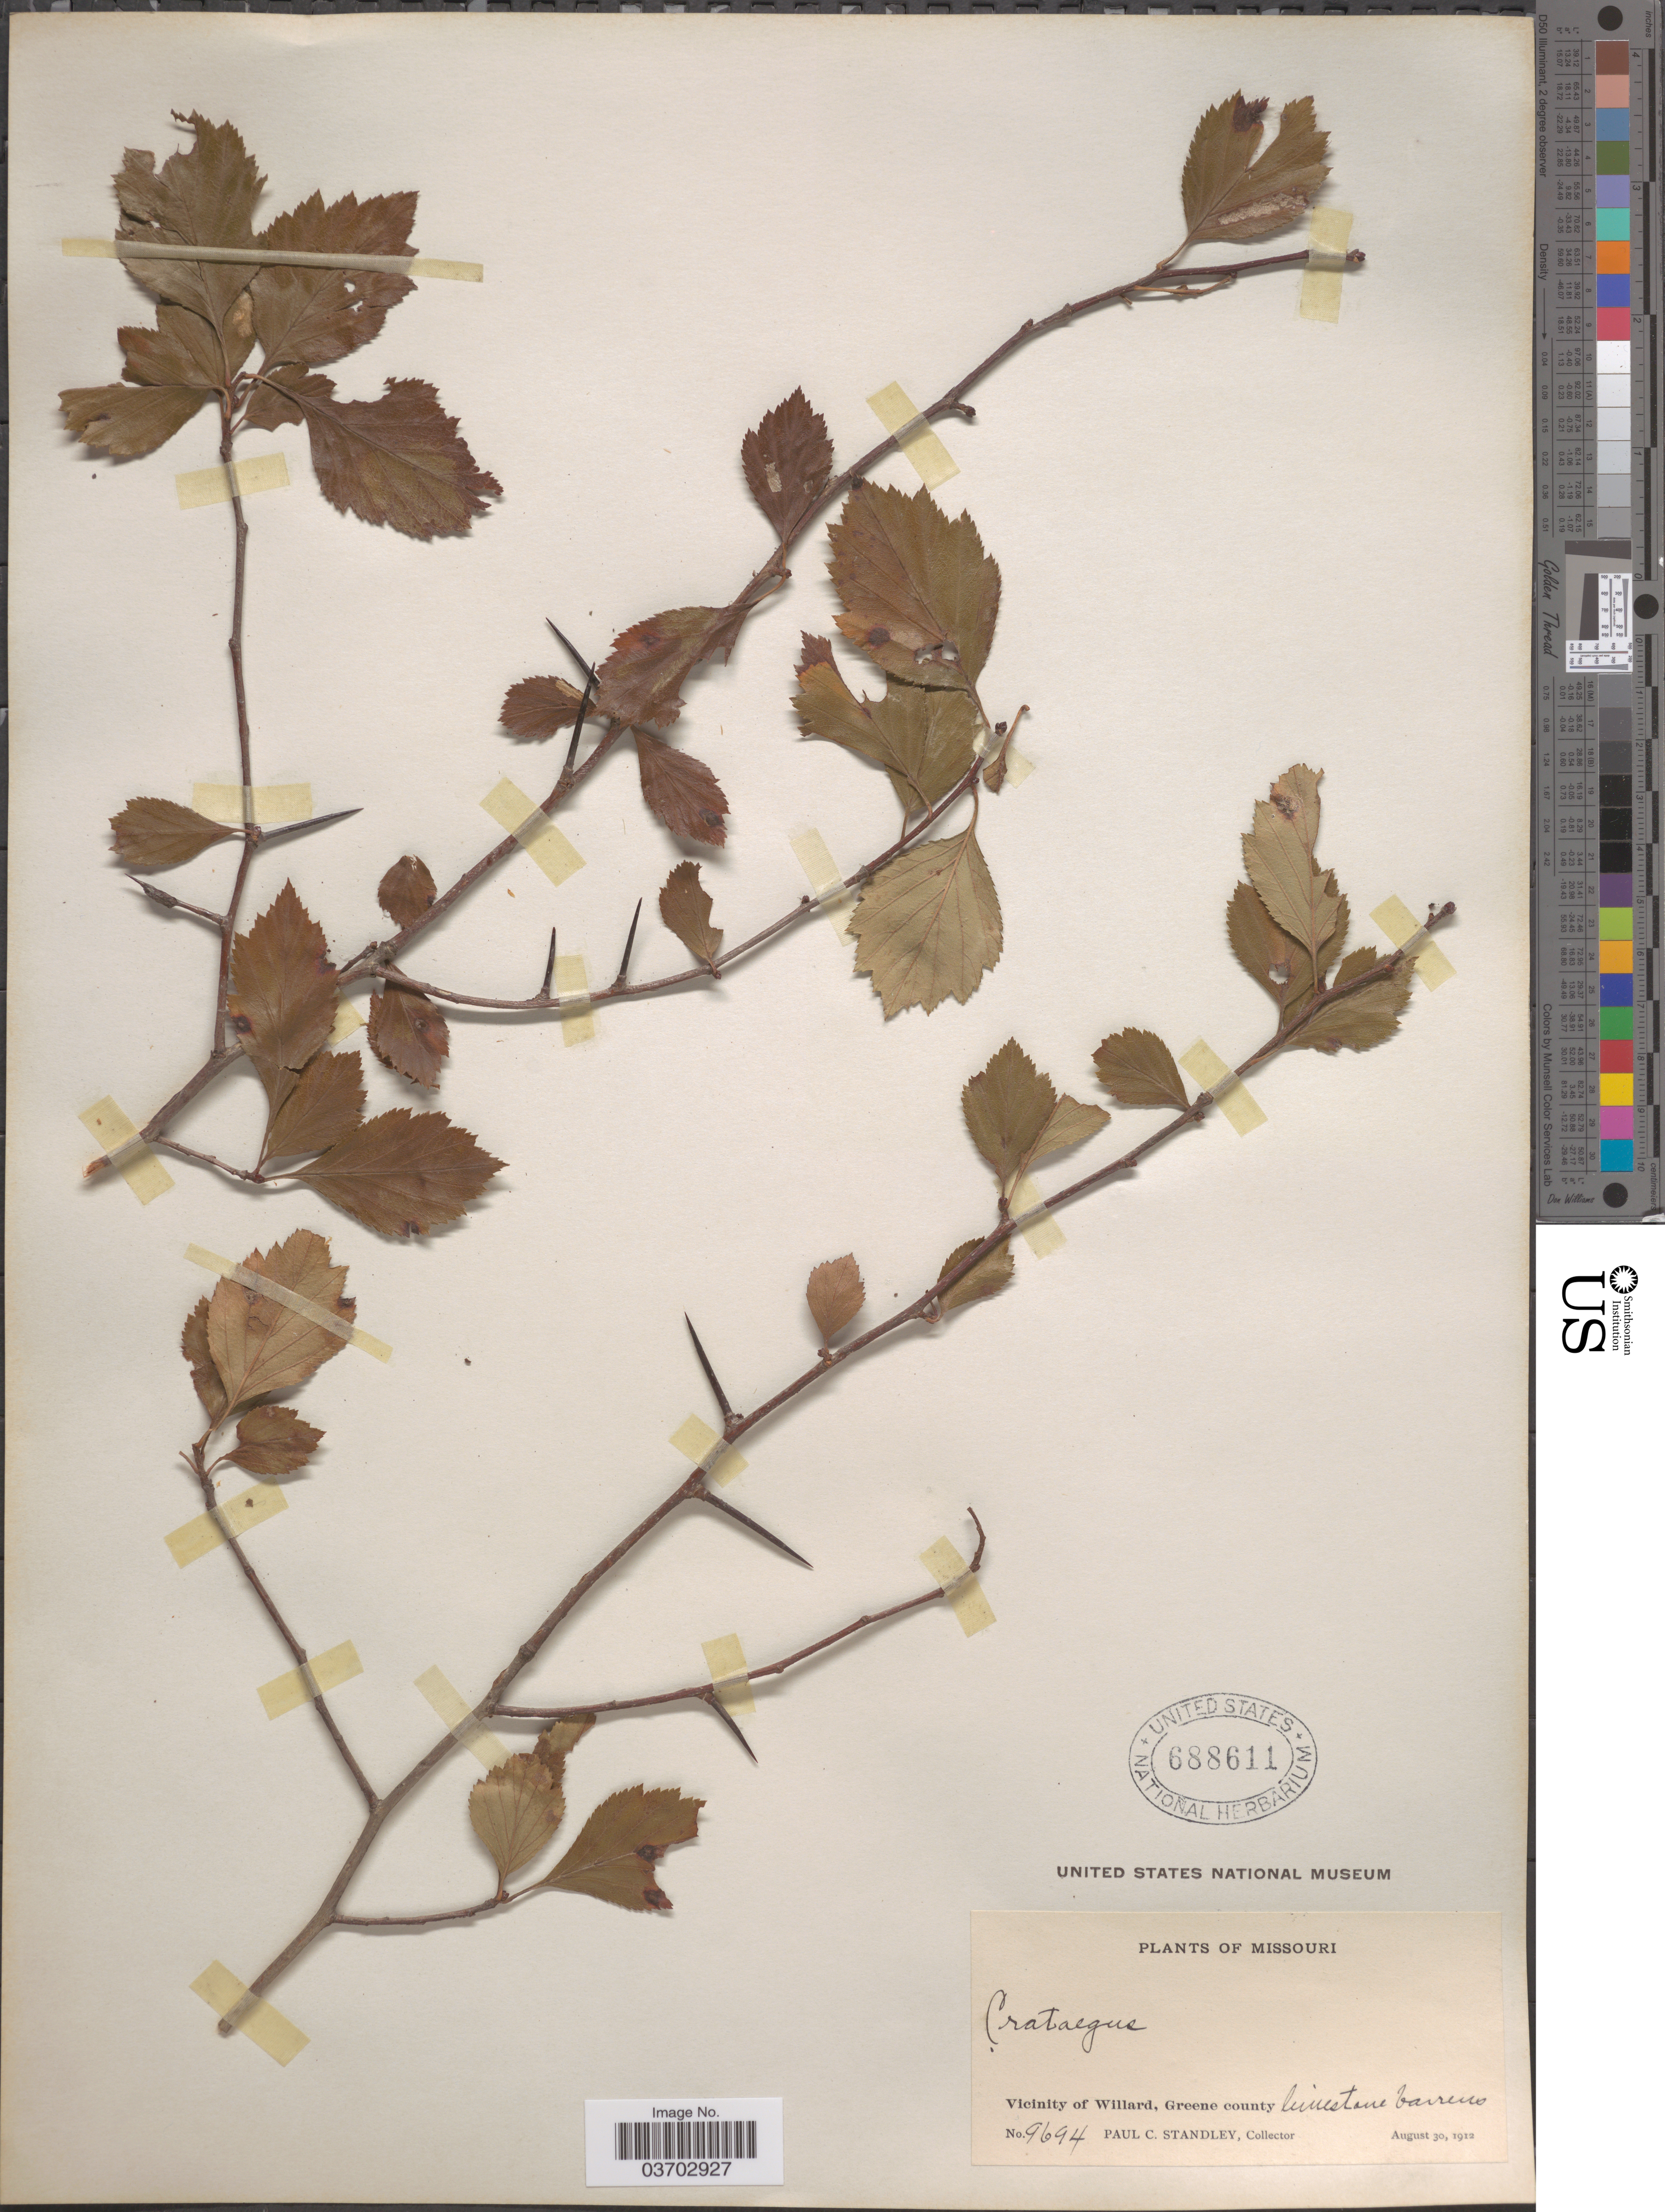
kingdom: Plantae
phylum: Tracheophyta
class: Magnoliopsida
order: Rosales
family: Rosaceae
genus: Crataegus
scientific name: Crataegus sp.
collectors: P. C. Standley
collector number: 9694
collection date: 1912-08-30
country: United States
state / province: Missouri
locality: Vicinity of Willard, Green County. Limestone barrens.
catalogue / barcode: US 688611